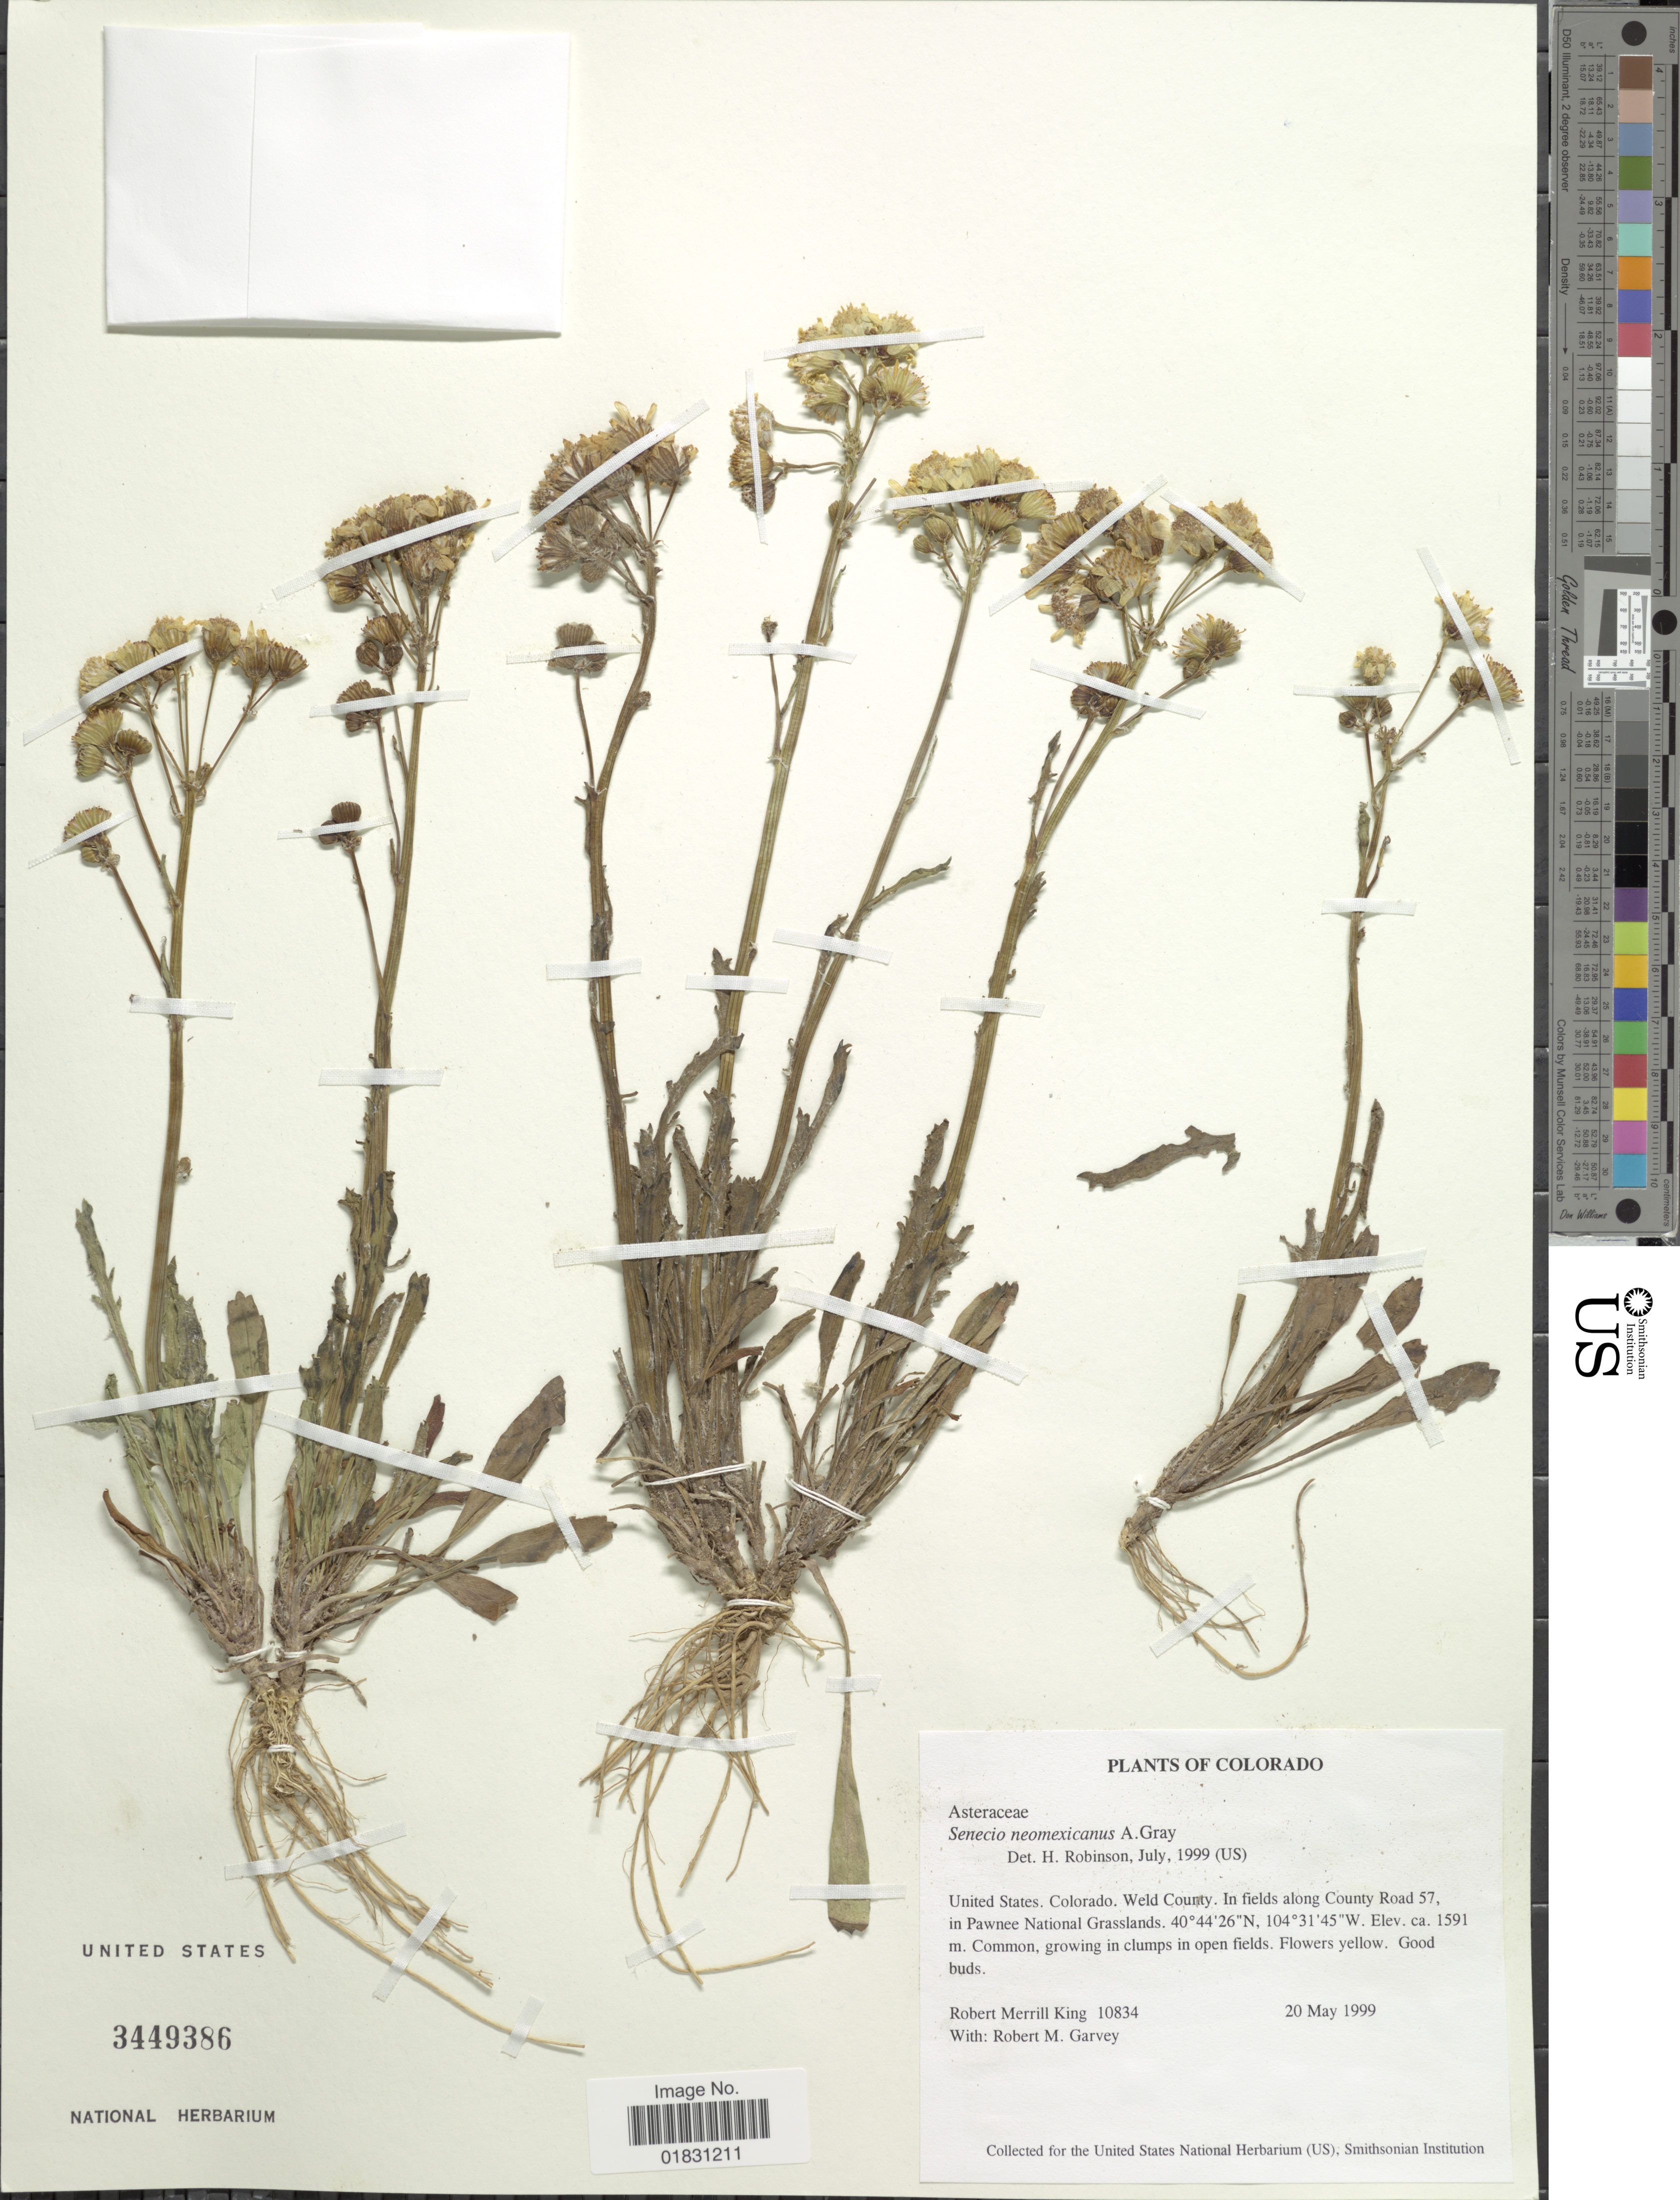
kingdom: Plantae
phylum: Tracheophyta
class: Magnoliopsida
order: Asterales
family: Asteraceae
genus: Packera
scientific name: Packera neomexicana var. neomexicana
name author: (A. Gray) W.A. Weber & Á. Löve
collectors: R. M. King & R. Garvey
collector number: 10834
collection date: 1999-05-20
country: United States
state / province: Colorado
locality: Weld County. In fields along County Road 57, in Pawnee National Grasslands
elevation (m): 1591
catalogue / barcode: US 3449386